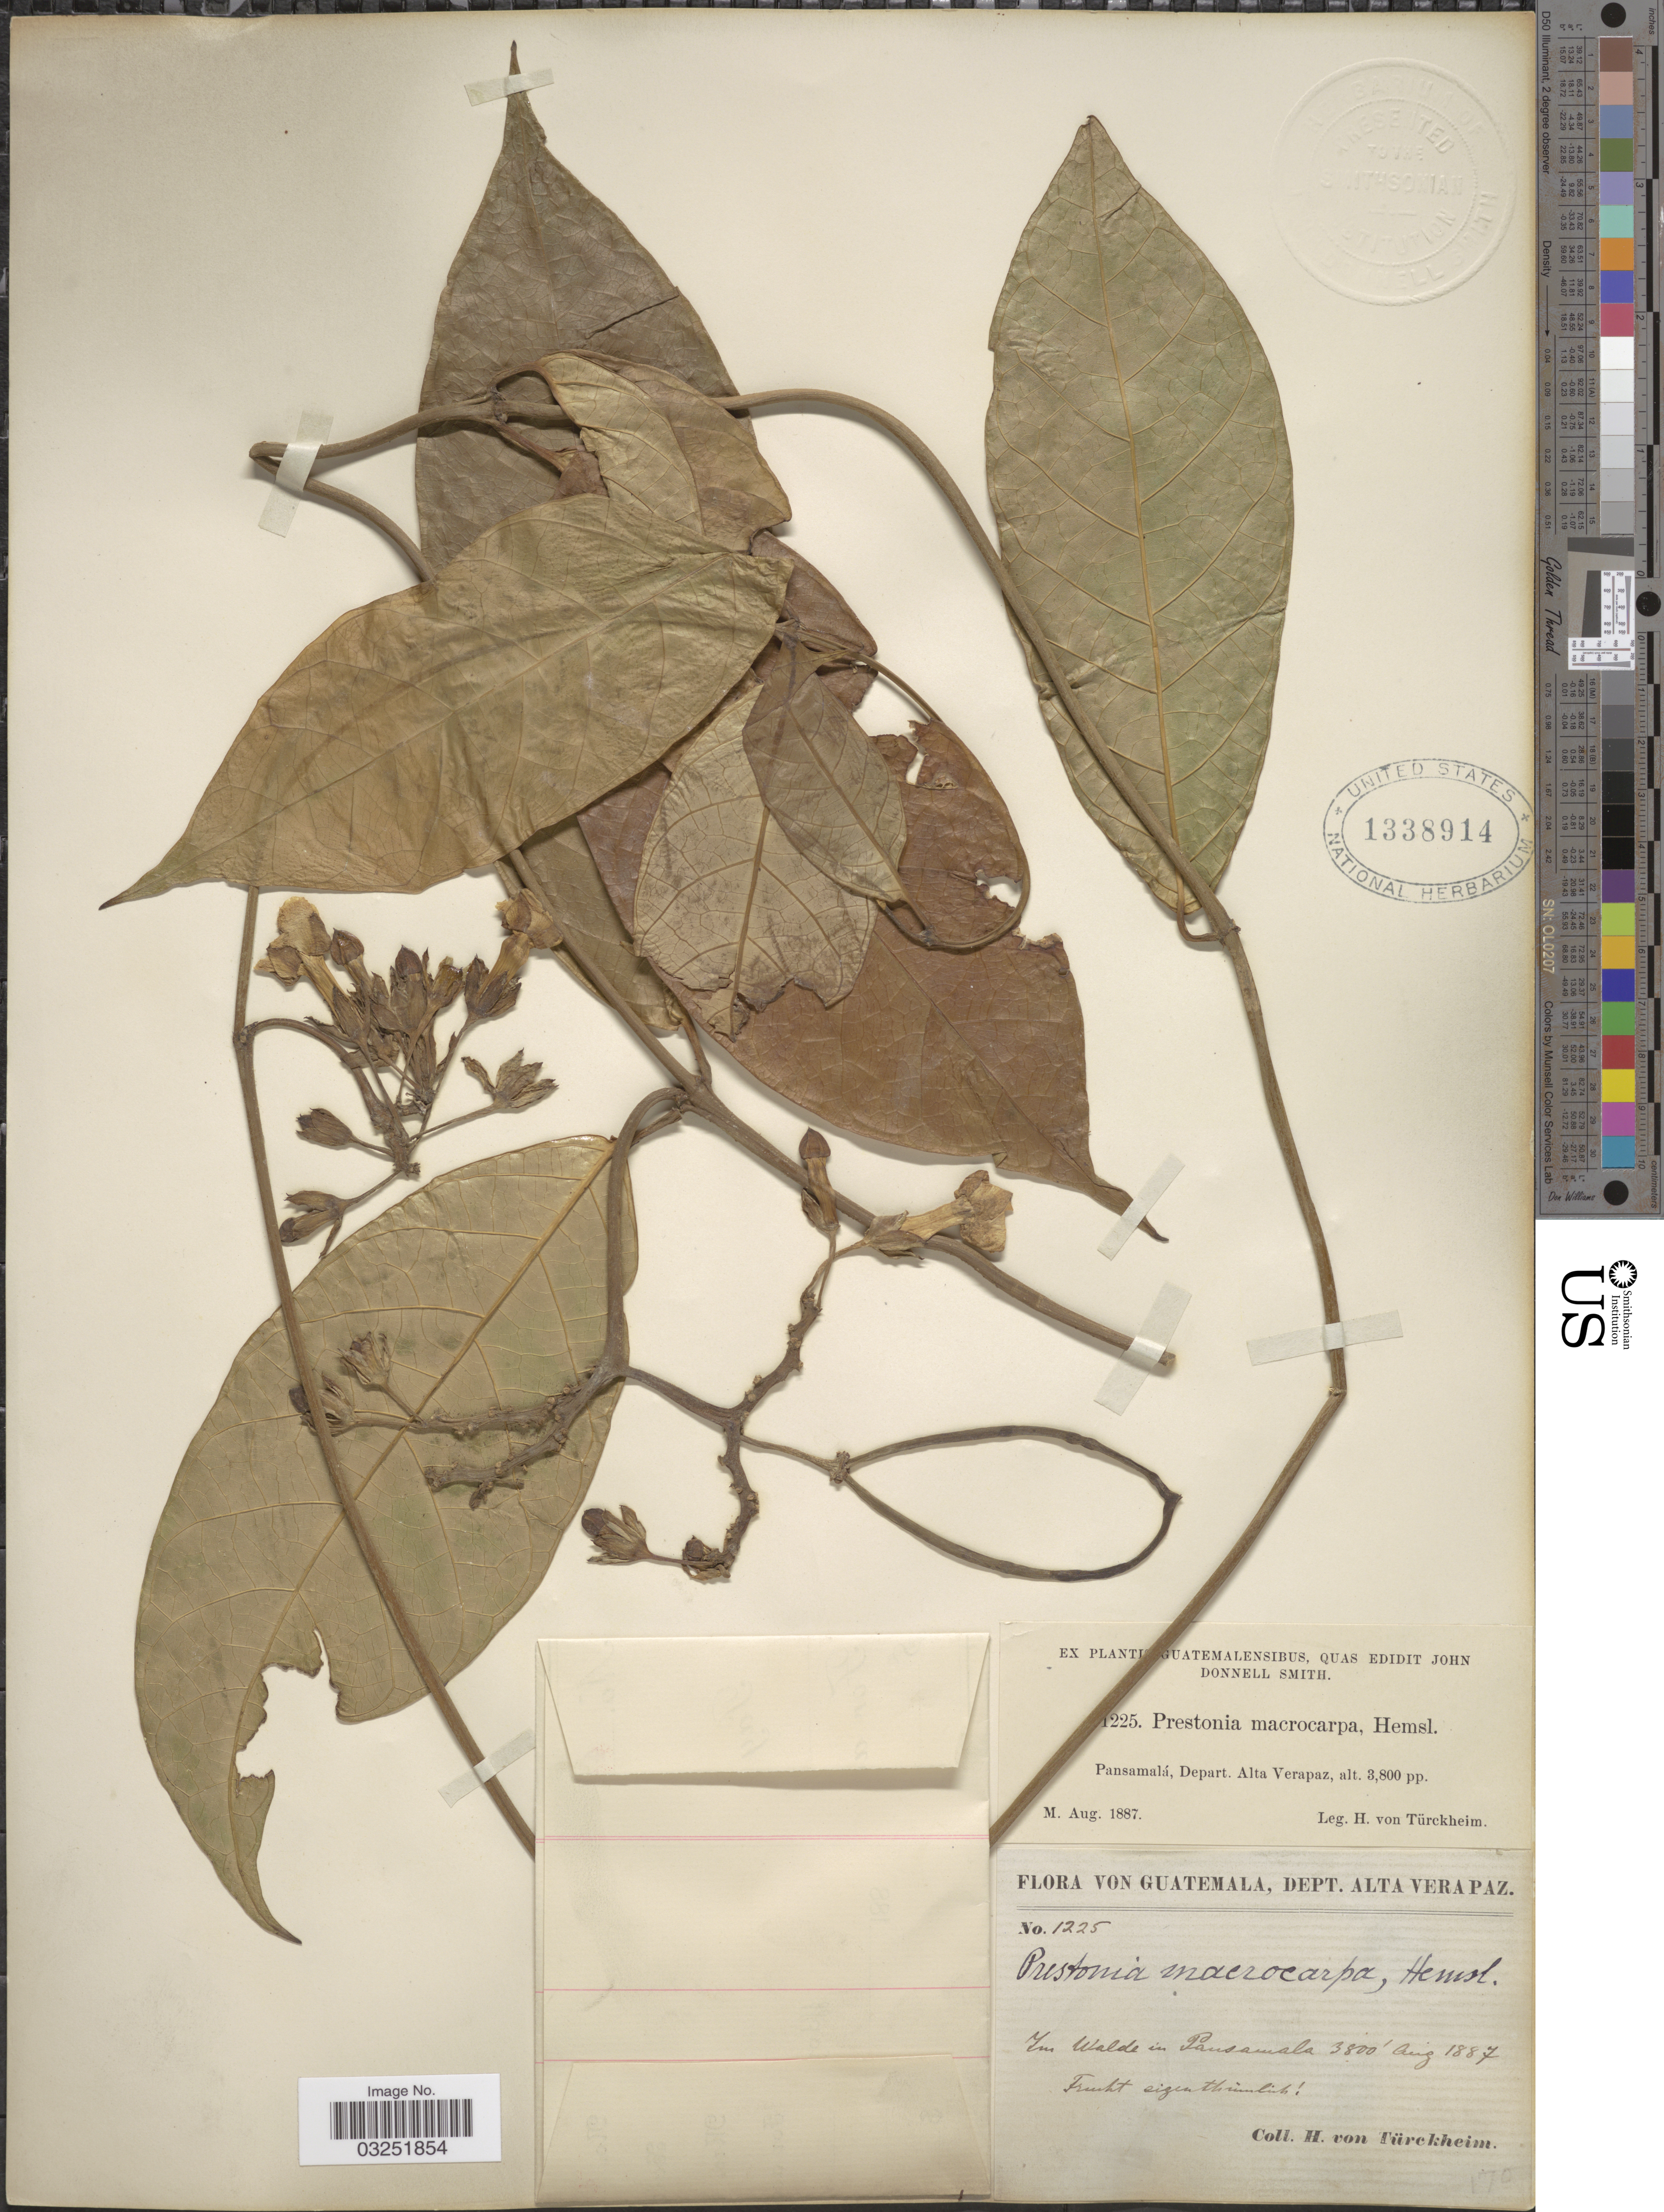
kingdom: Plantae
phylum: Tracheophyta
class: Magnoliopsida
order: Gentianales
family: Apocynaceae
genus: Prestonia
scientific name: Prestonia portobellensis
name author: (Beurl.) Woodson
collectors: H. von Türckheim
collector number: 1225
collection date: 1887-08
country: Guatemala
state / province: Alta Verapaz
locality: Pansamalá, Depart. Alta Verpaz.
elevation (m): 1158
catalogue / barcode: US 1338914